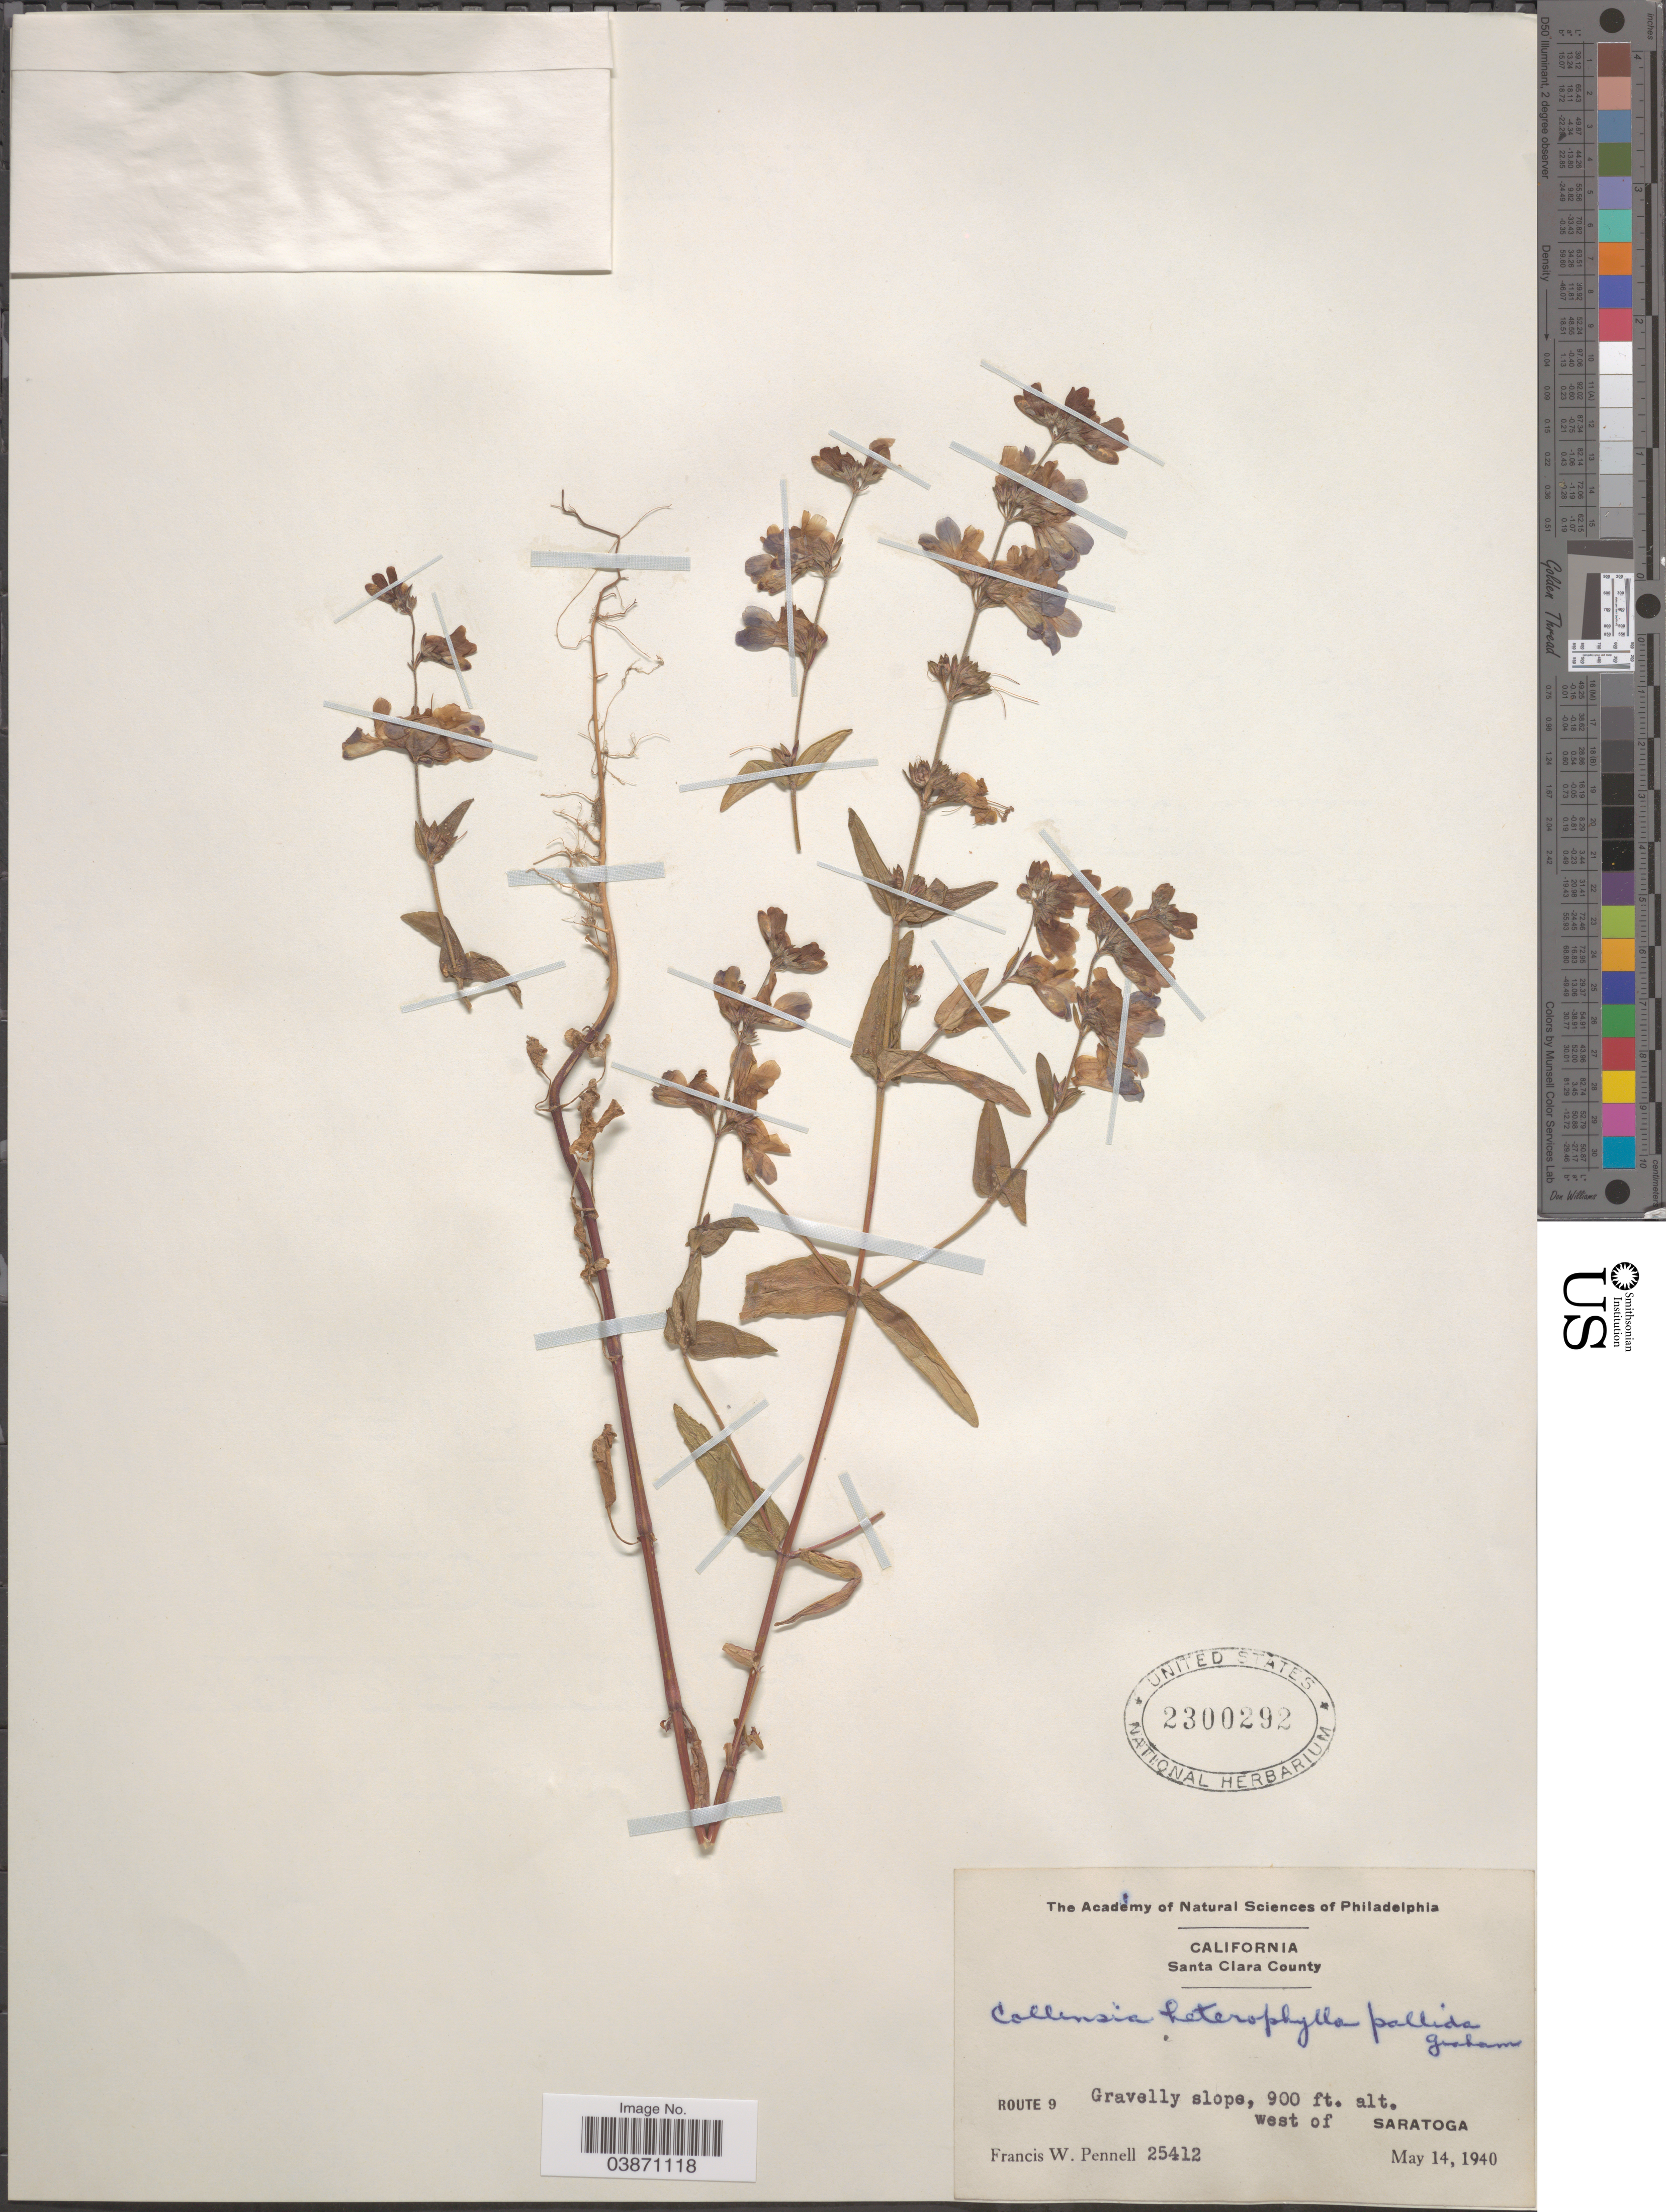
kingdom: Plantae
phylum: Tracheophyta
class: Magnoliopsida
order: Lamiales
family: Plantaginaceae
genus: Collinsia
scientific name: Collinsia heterophylla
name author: Buist ex Graham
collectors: F. W. Pennell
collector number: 25412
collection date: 1940-05-14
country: United States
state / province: California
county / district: Santa Clara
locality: Santa Clara County. Route 9. Gravelly slope, west of Saratoga.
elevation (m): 274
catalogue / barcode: US 2300292